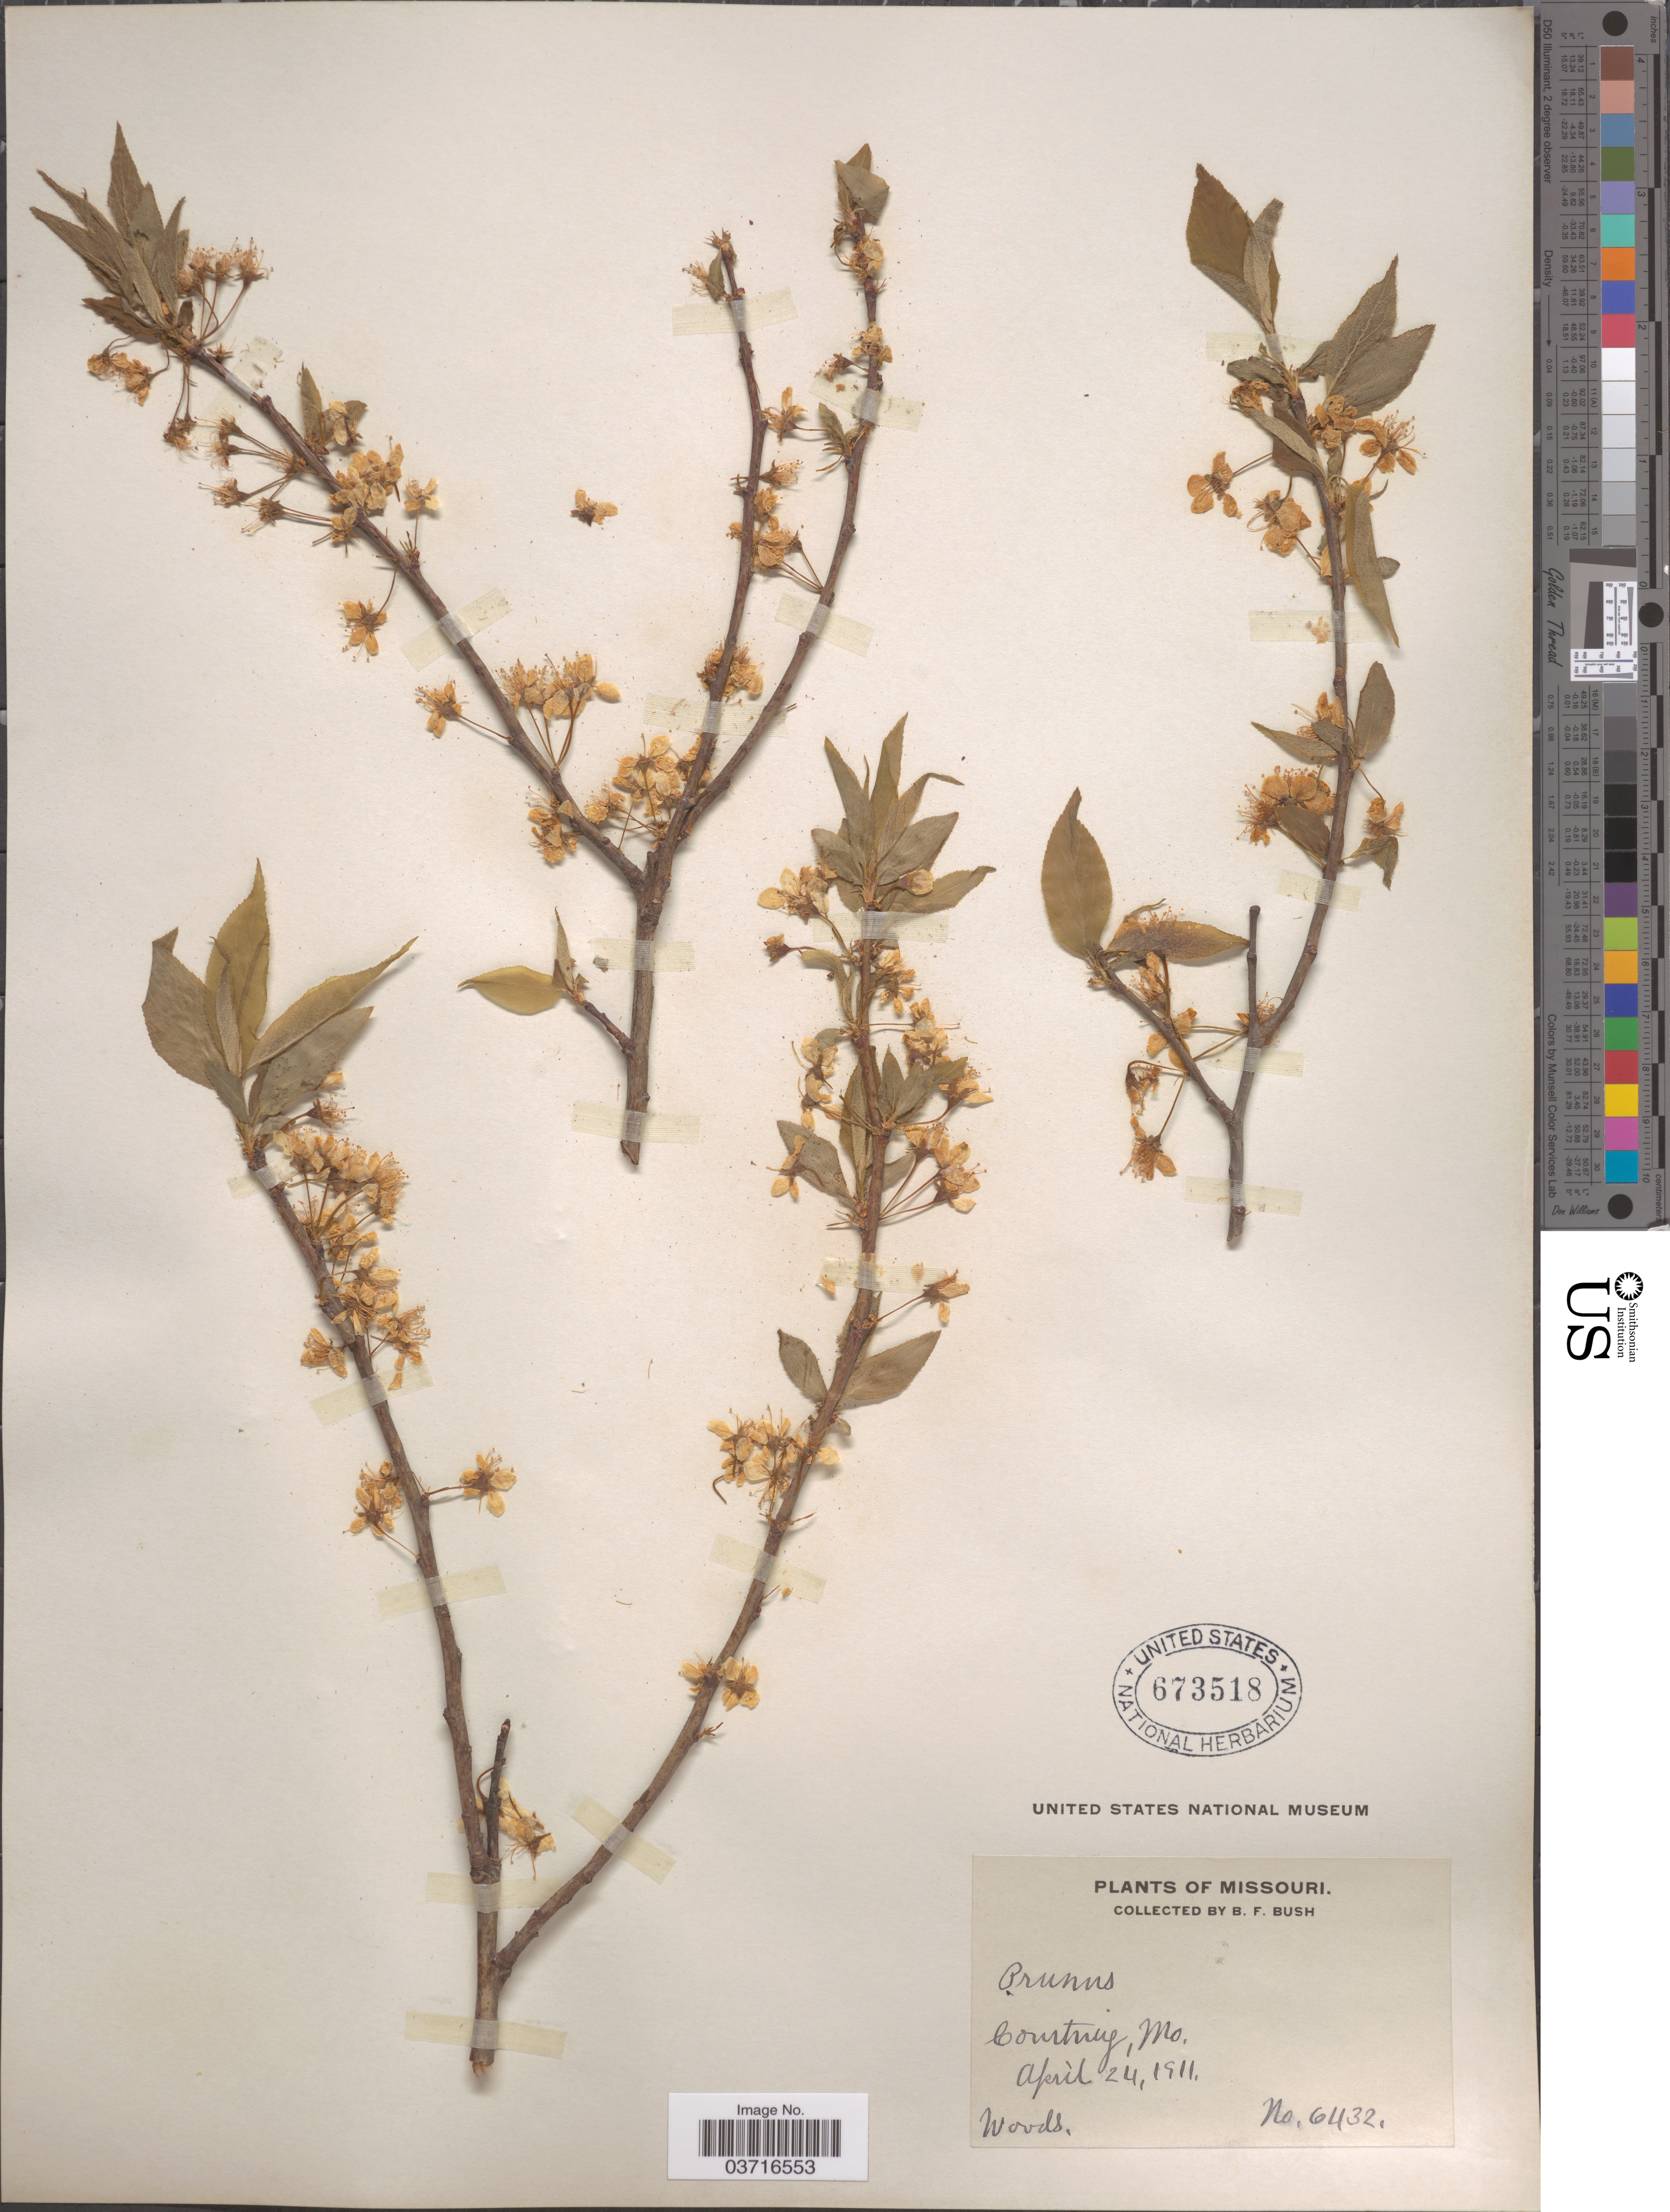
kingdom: Plantae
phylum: Tracheophyta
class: Magnoliopsida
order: Rosales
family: Rosaceae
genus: Prunus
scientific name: Prunus sp.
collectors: B. F. Bush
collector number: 6432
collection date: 1911-04-24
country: United States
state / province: Missouri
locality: Courtney.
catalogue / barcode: US 673518